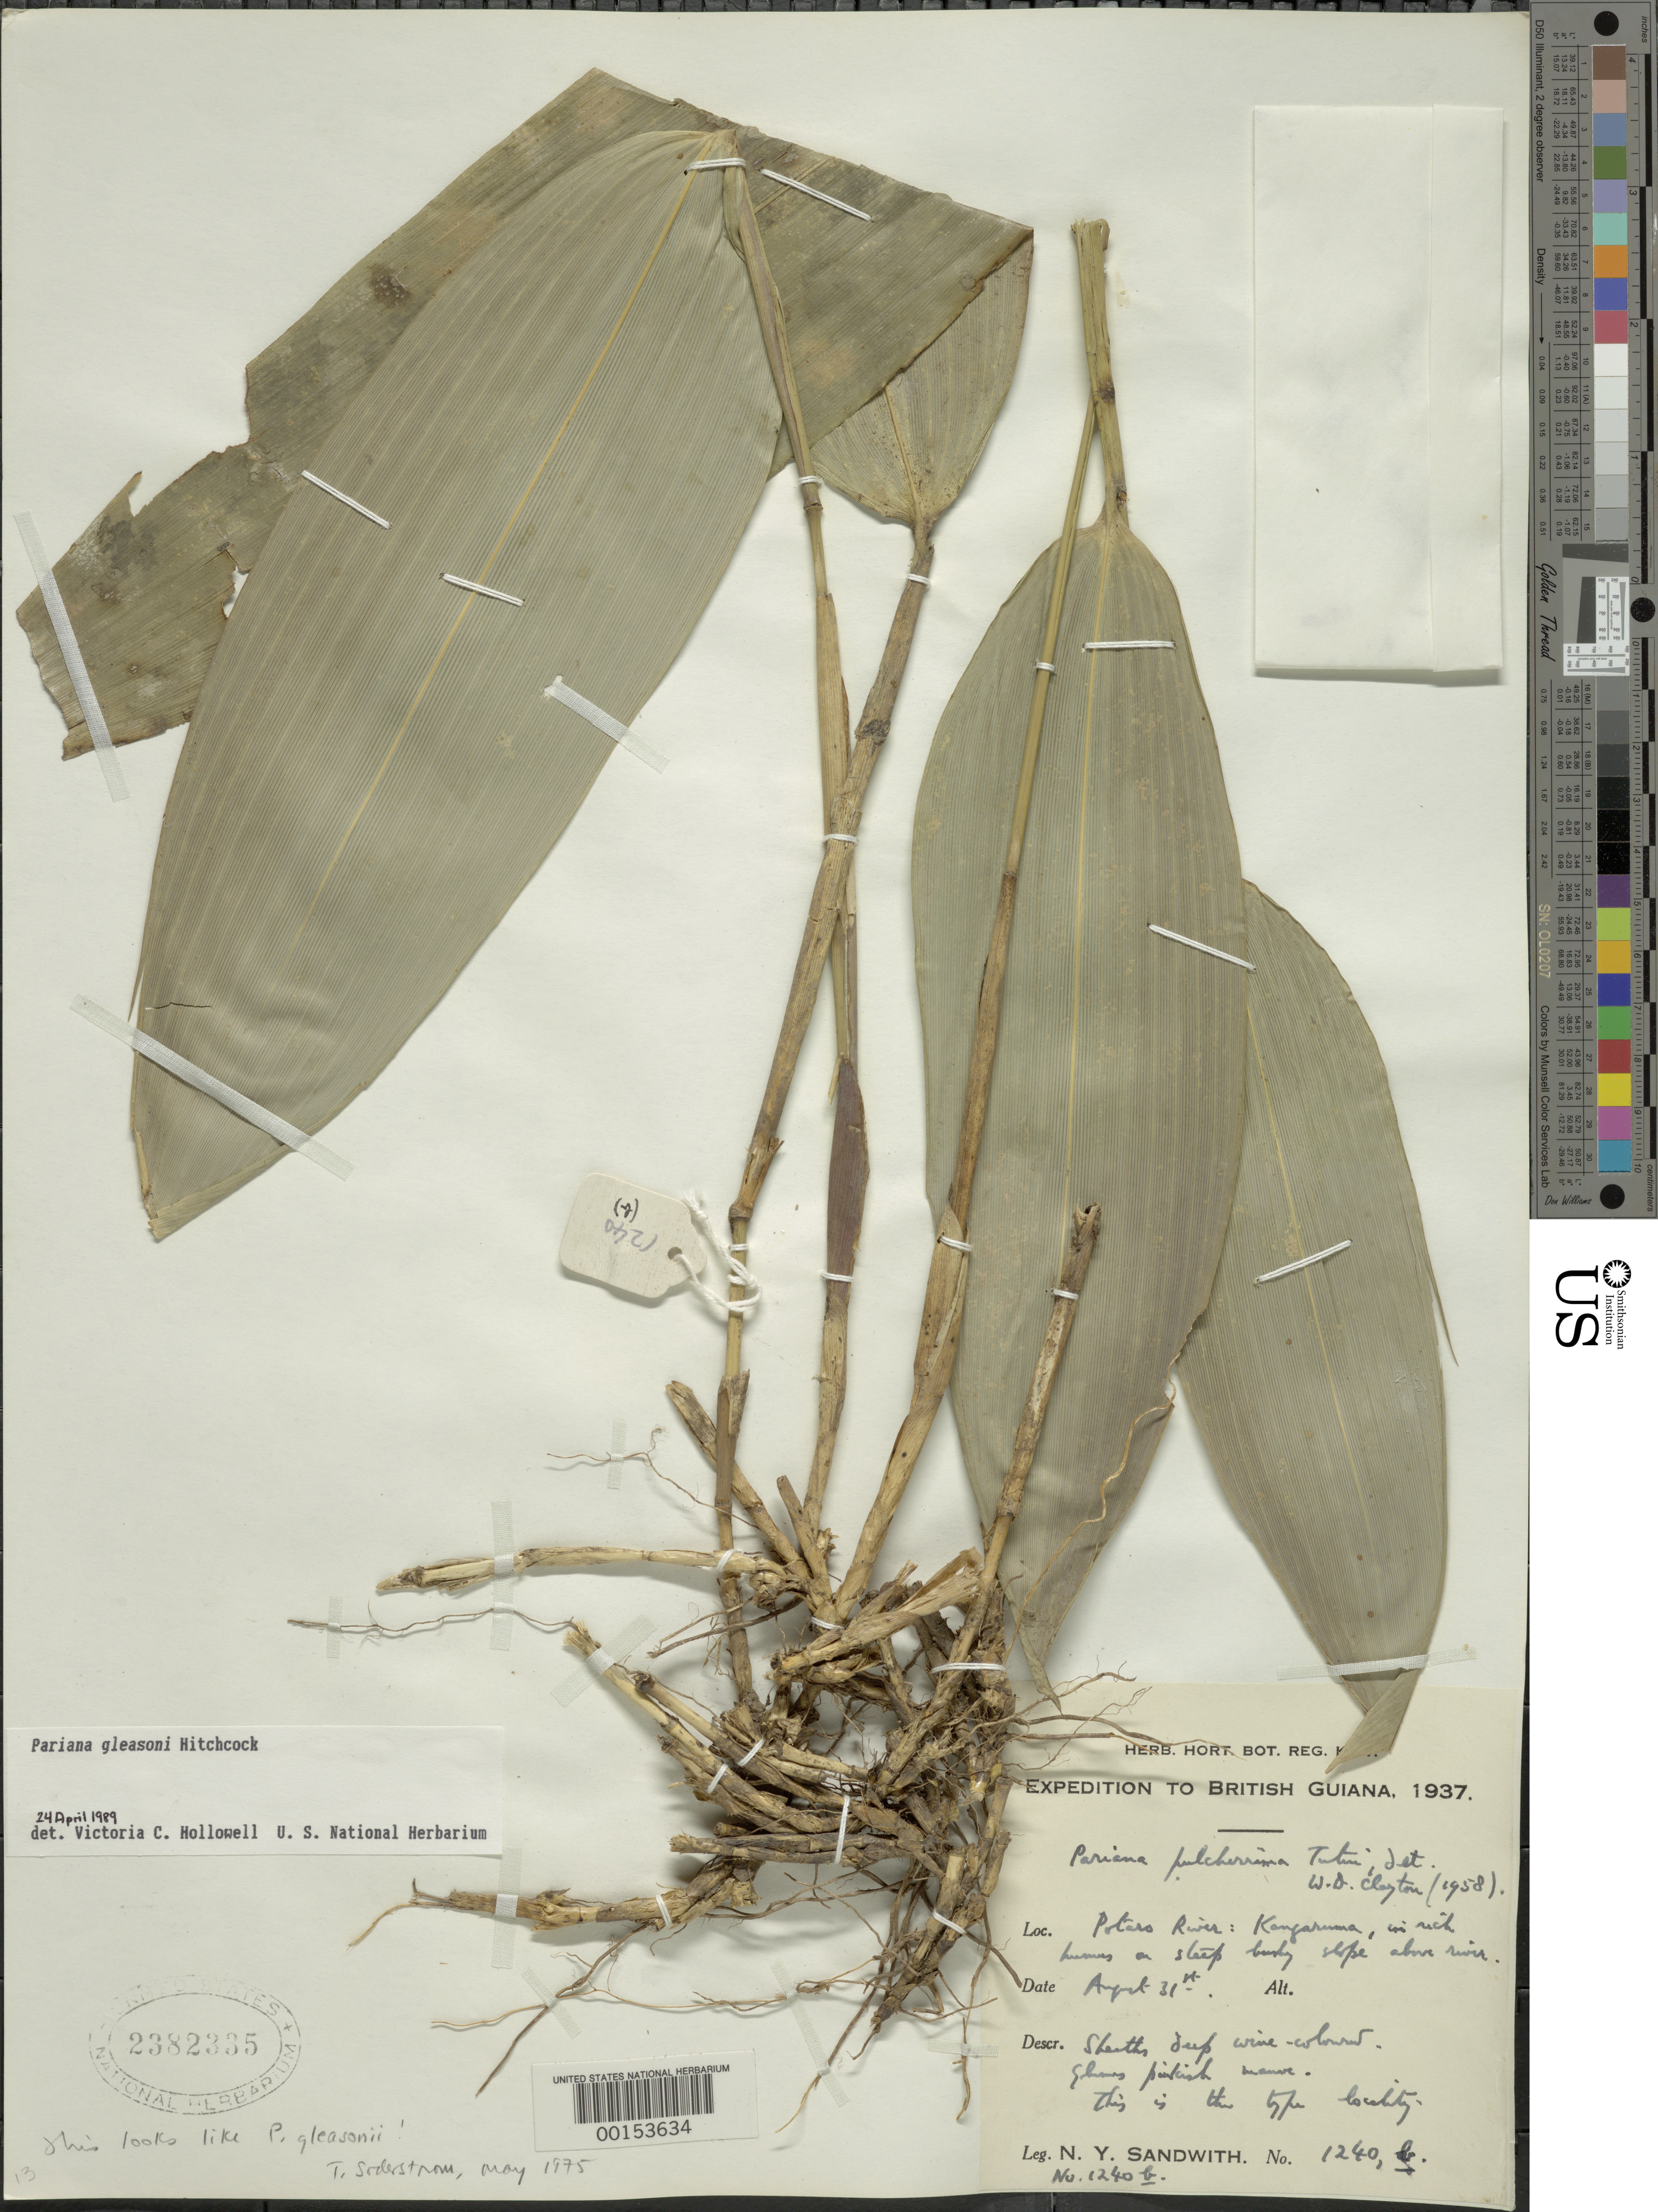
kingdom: Plantae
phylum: Tracheophyta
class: Liliopsida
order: Poales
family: Poaceae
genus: Pariana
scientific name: Pariana gleasonii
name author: Hitchc.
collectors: N. Y. Sandwith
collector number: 1240b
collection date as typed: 31 Aug 1937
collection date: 1937-08-31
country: Guyana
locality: Potero river, kangaruma, slope above river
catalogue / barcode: US 2382335